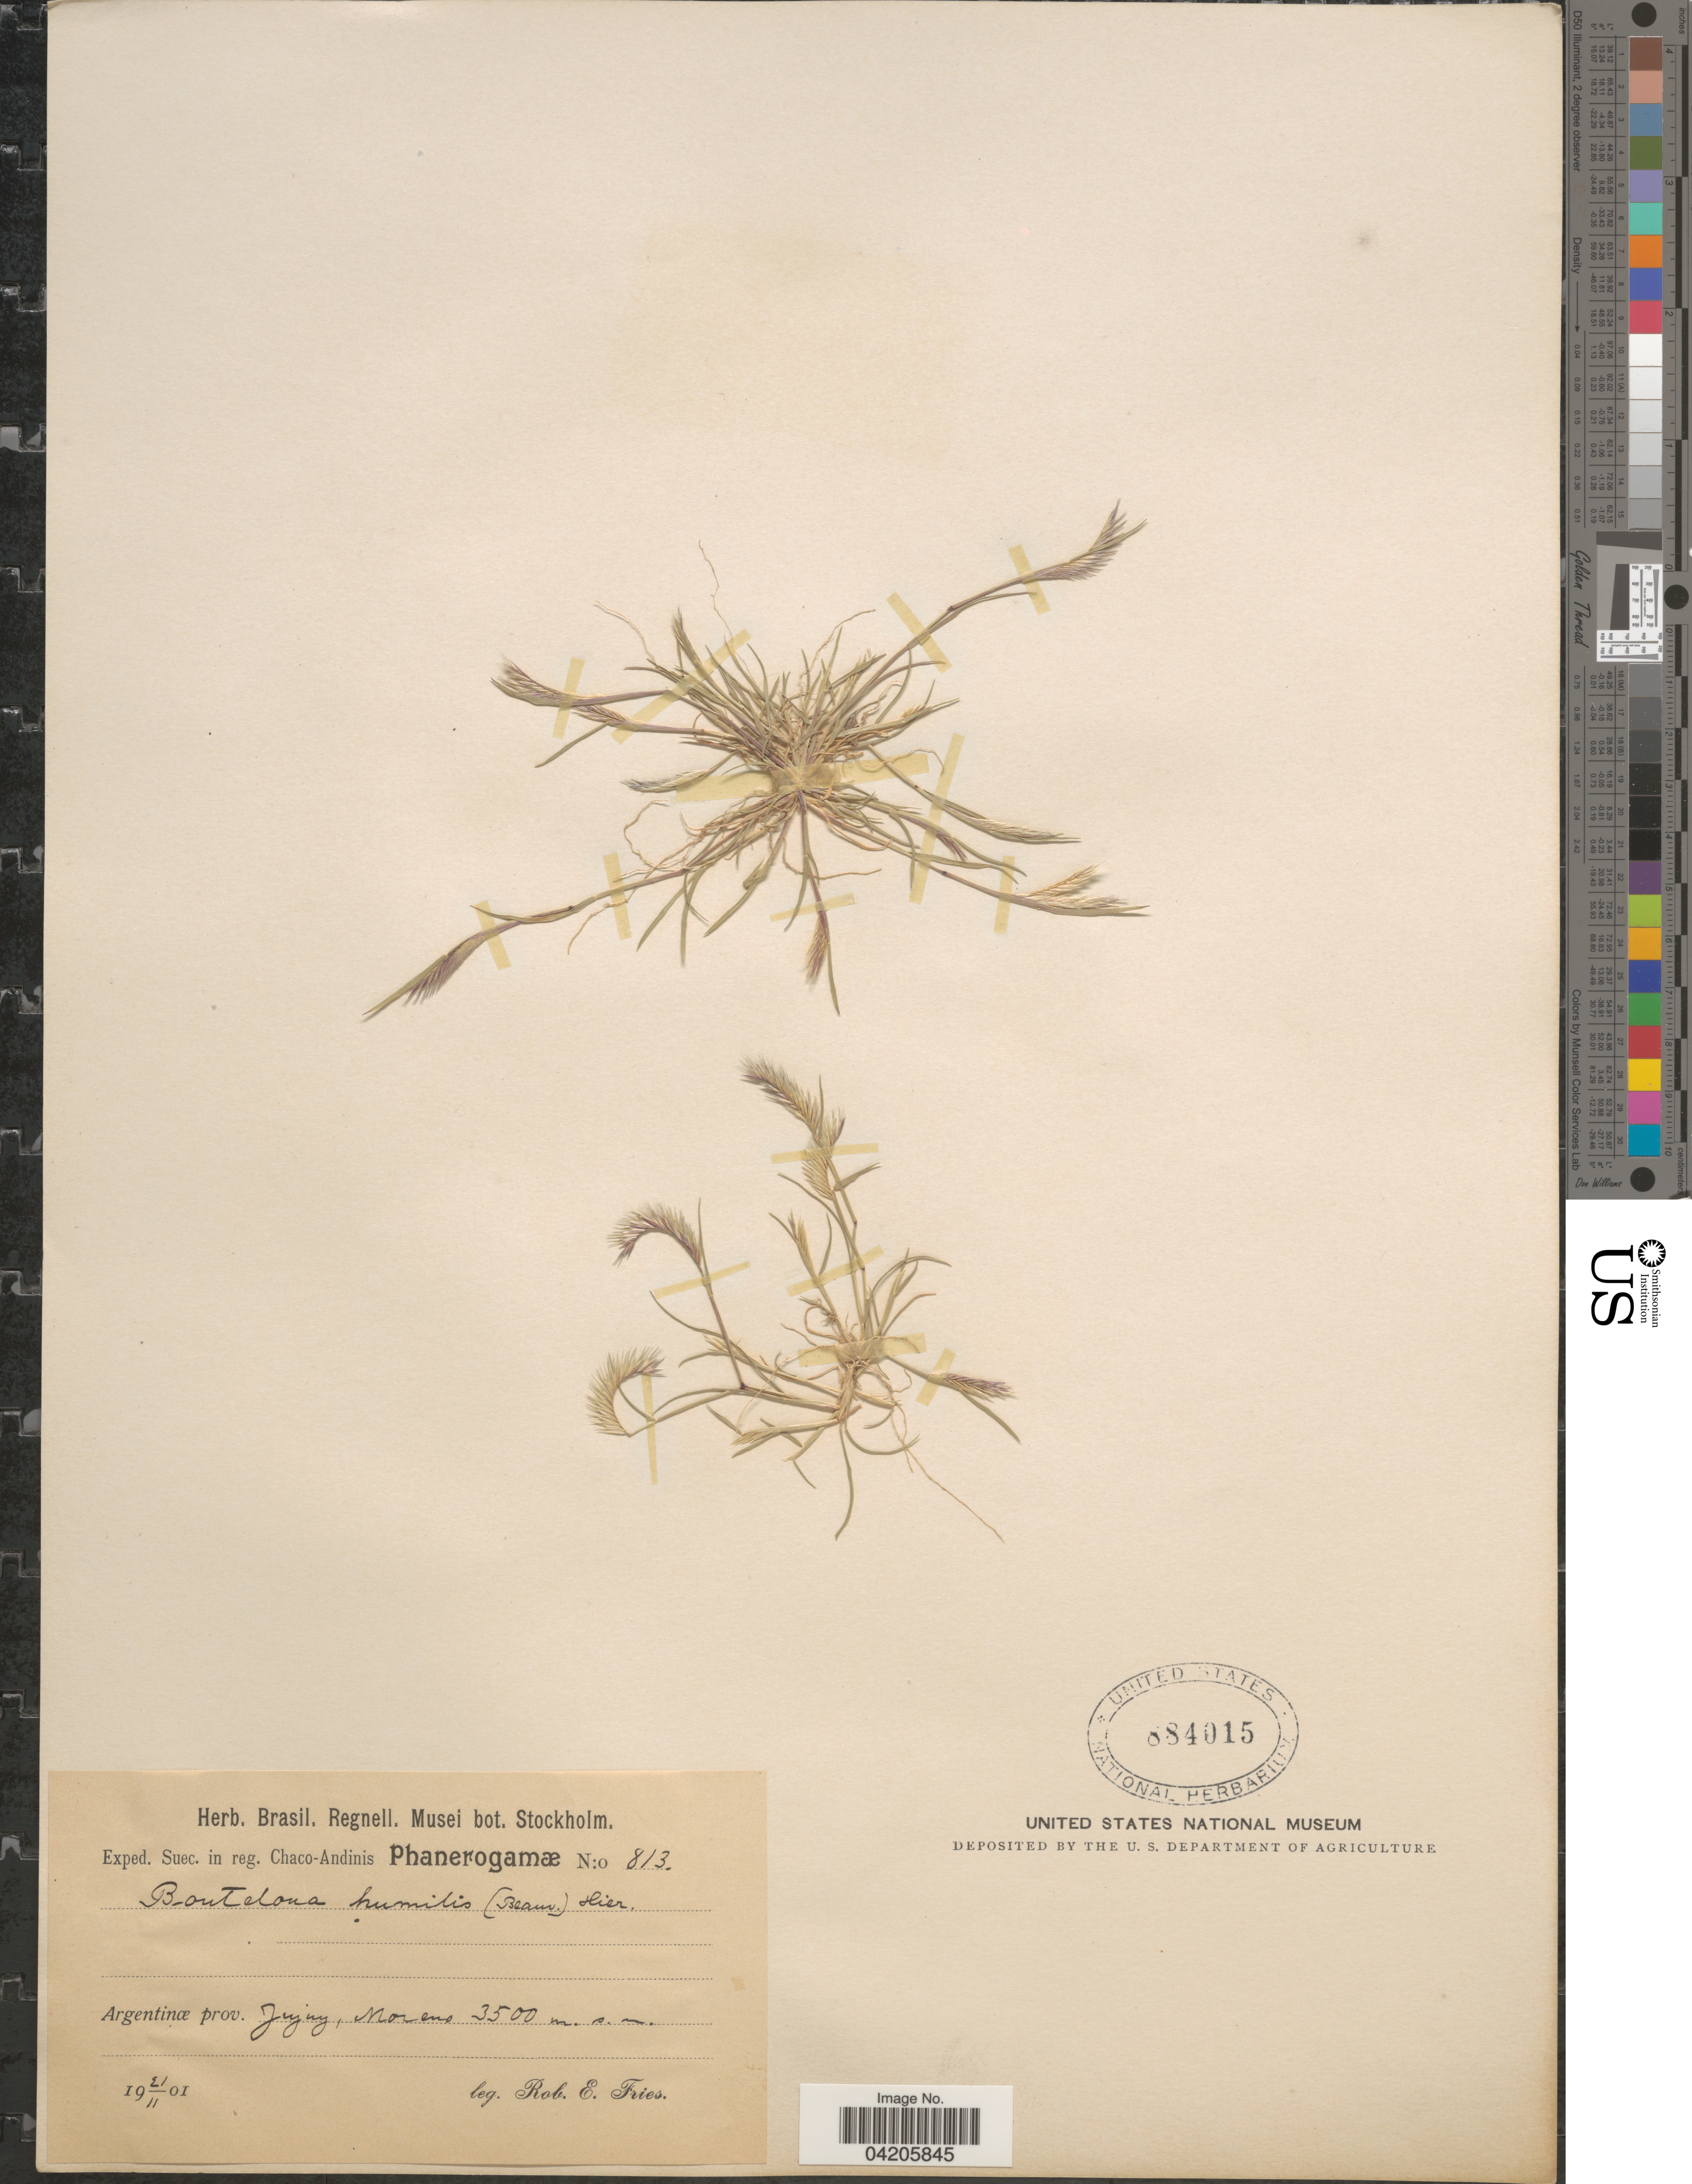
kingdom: Plantae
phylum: Tracheophyta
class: Liliopsida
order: Poales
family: Poaceae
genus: Bouteloua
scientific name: Bouteloua simplex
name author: Lag.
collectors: R. E. Fries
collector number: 813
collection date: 1901-11-21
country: Argentina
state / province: Jujuy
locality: Exped. Suec. in reg. Chaco-Andinis. Moreno.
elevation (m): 3500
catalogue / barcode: US 884015